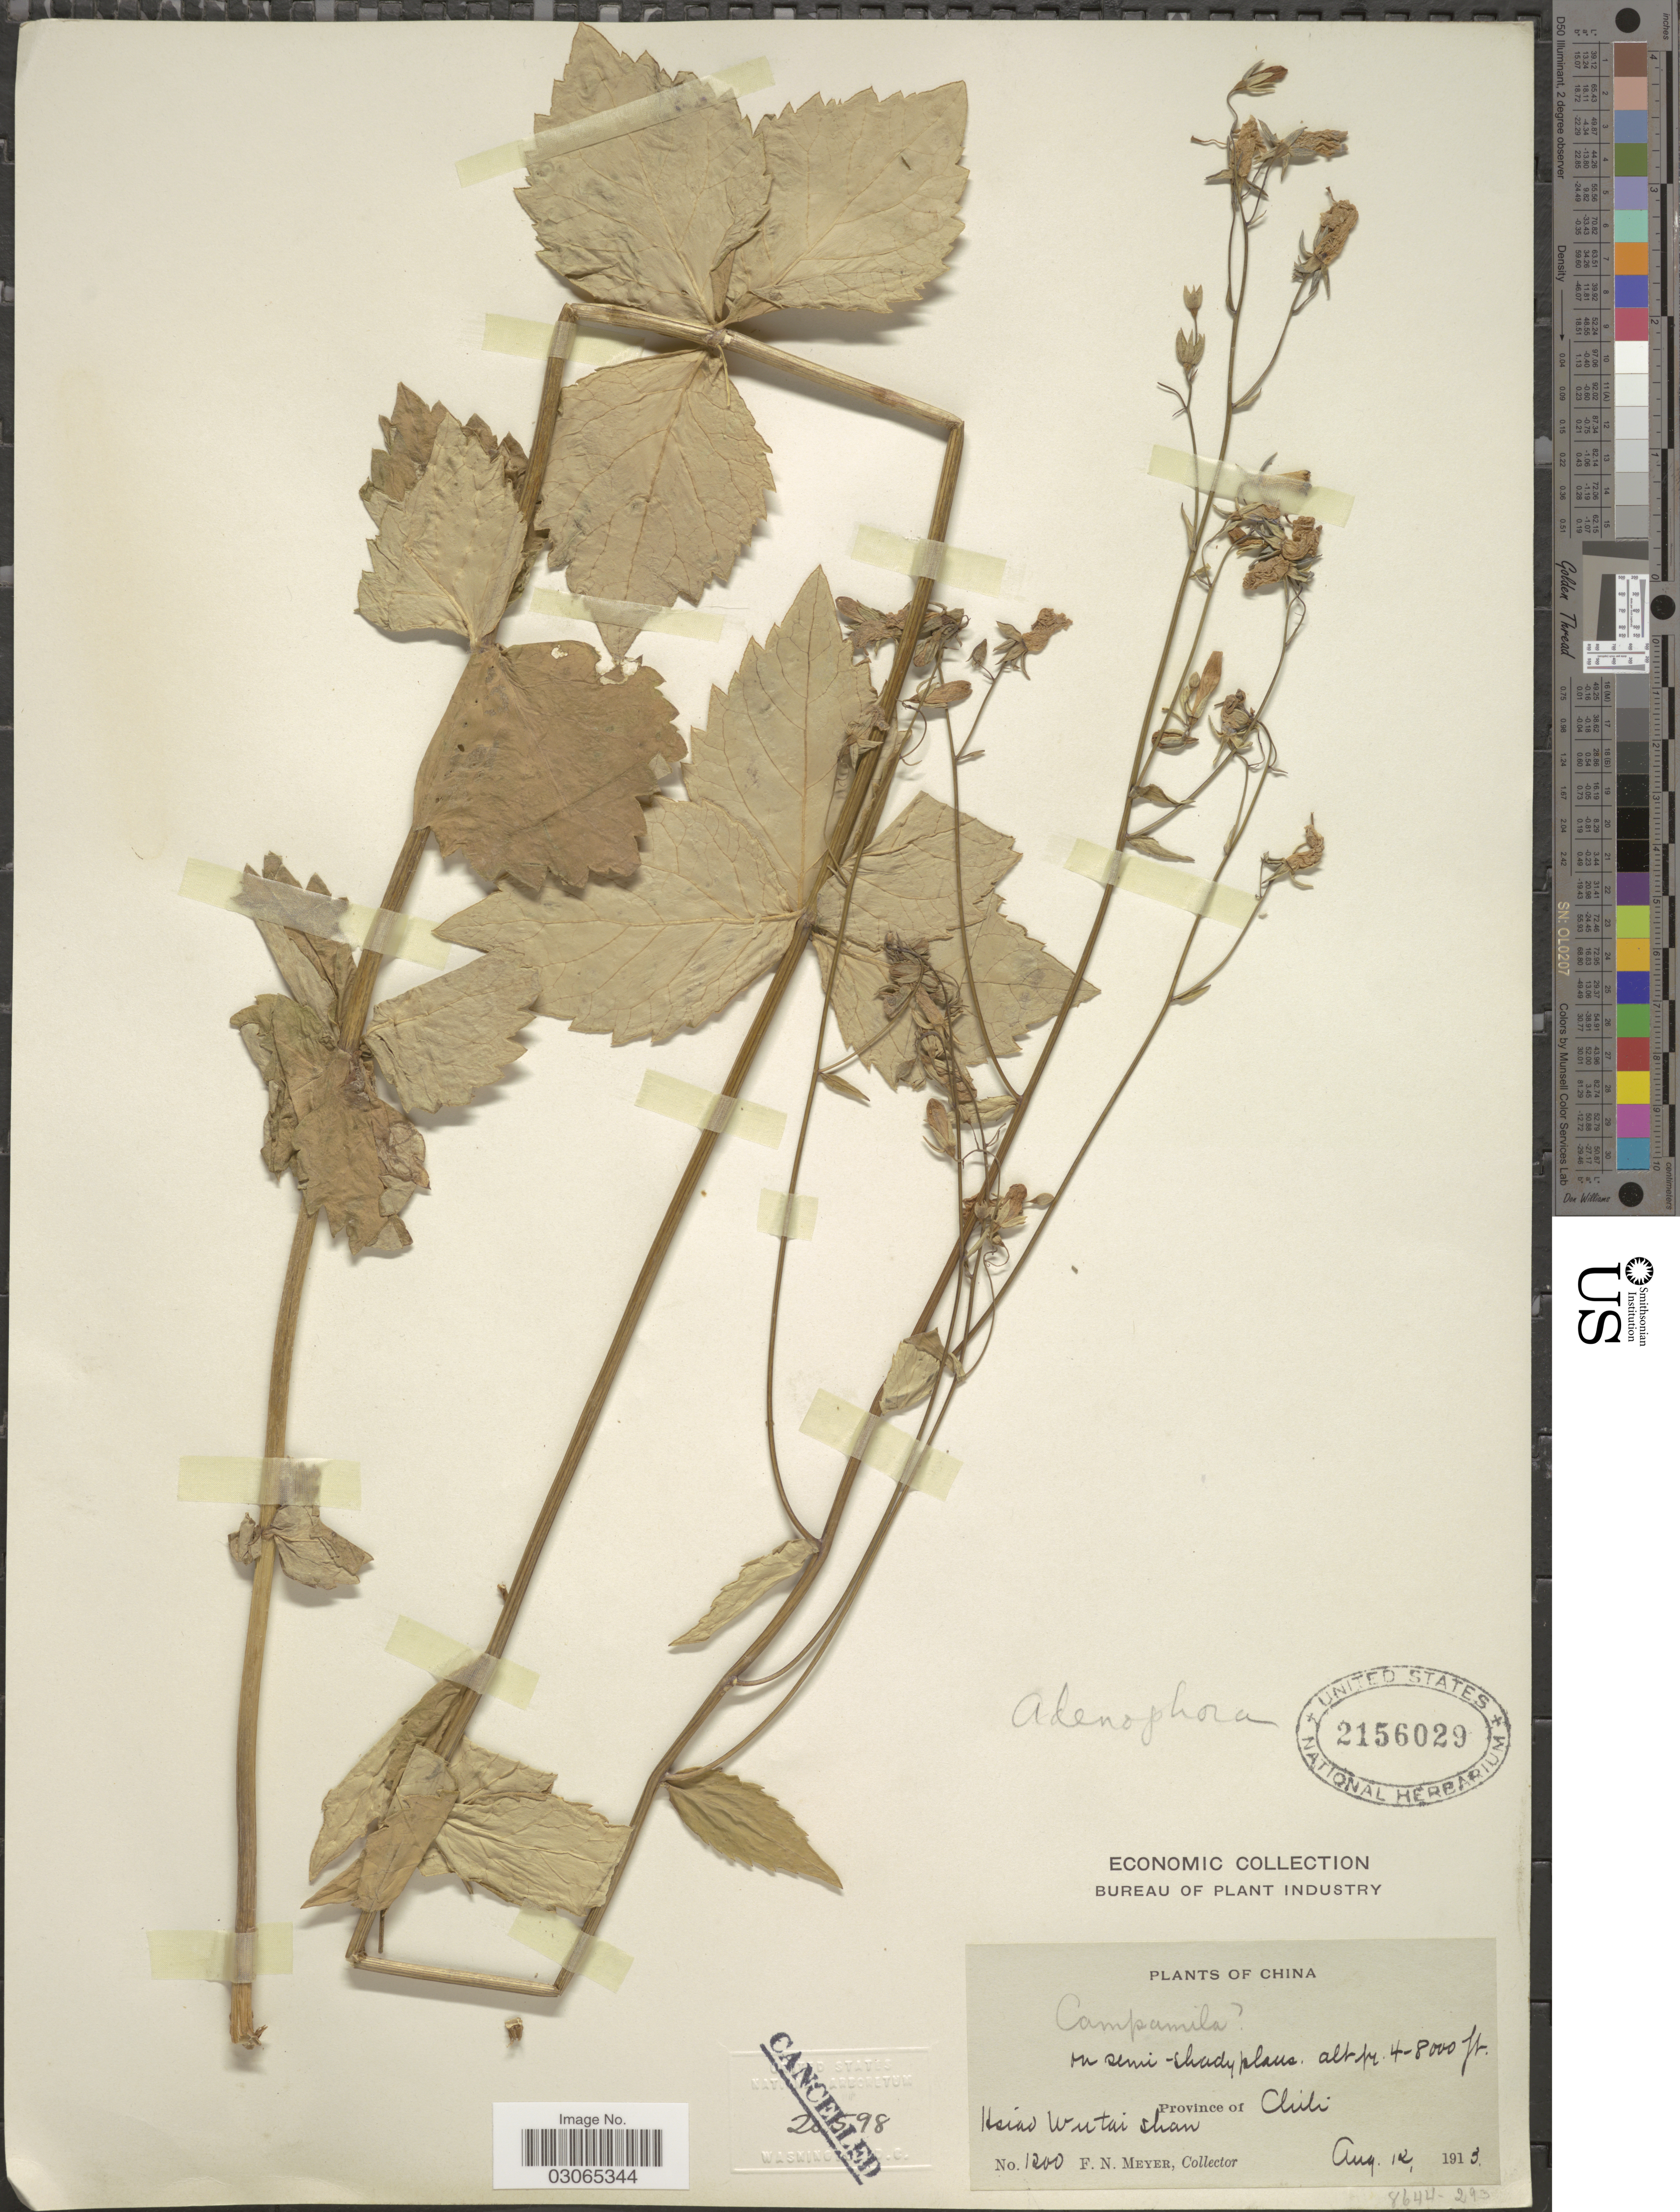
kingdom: Plantae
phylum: Tracheophyta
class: Magnoliopsida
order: Asterales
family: Campanulaceae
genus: Adenophora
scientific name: Adenophora sp.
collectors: F. N. Meyer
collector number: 1200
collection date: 1913-08-12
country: China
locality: Province of Chili. Hsiao Wutai Shan.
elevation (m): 1219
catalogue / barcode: US 2156029